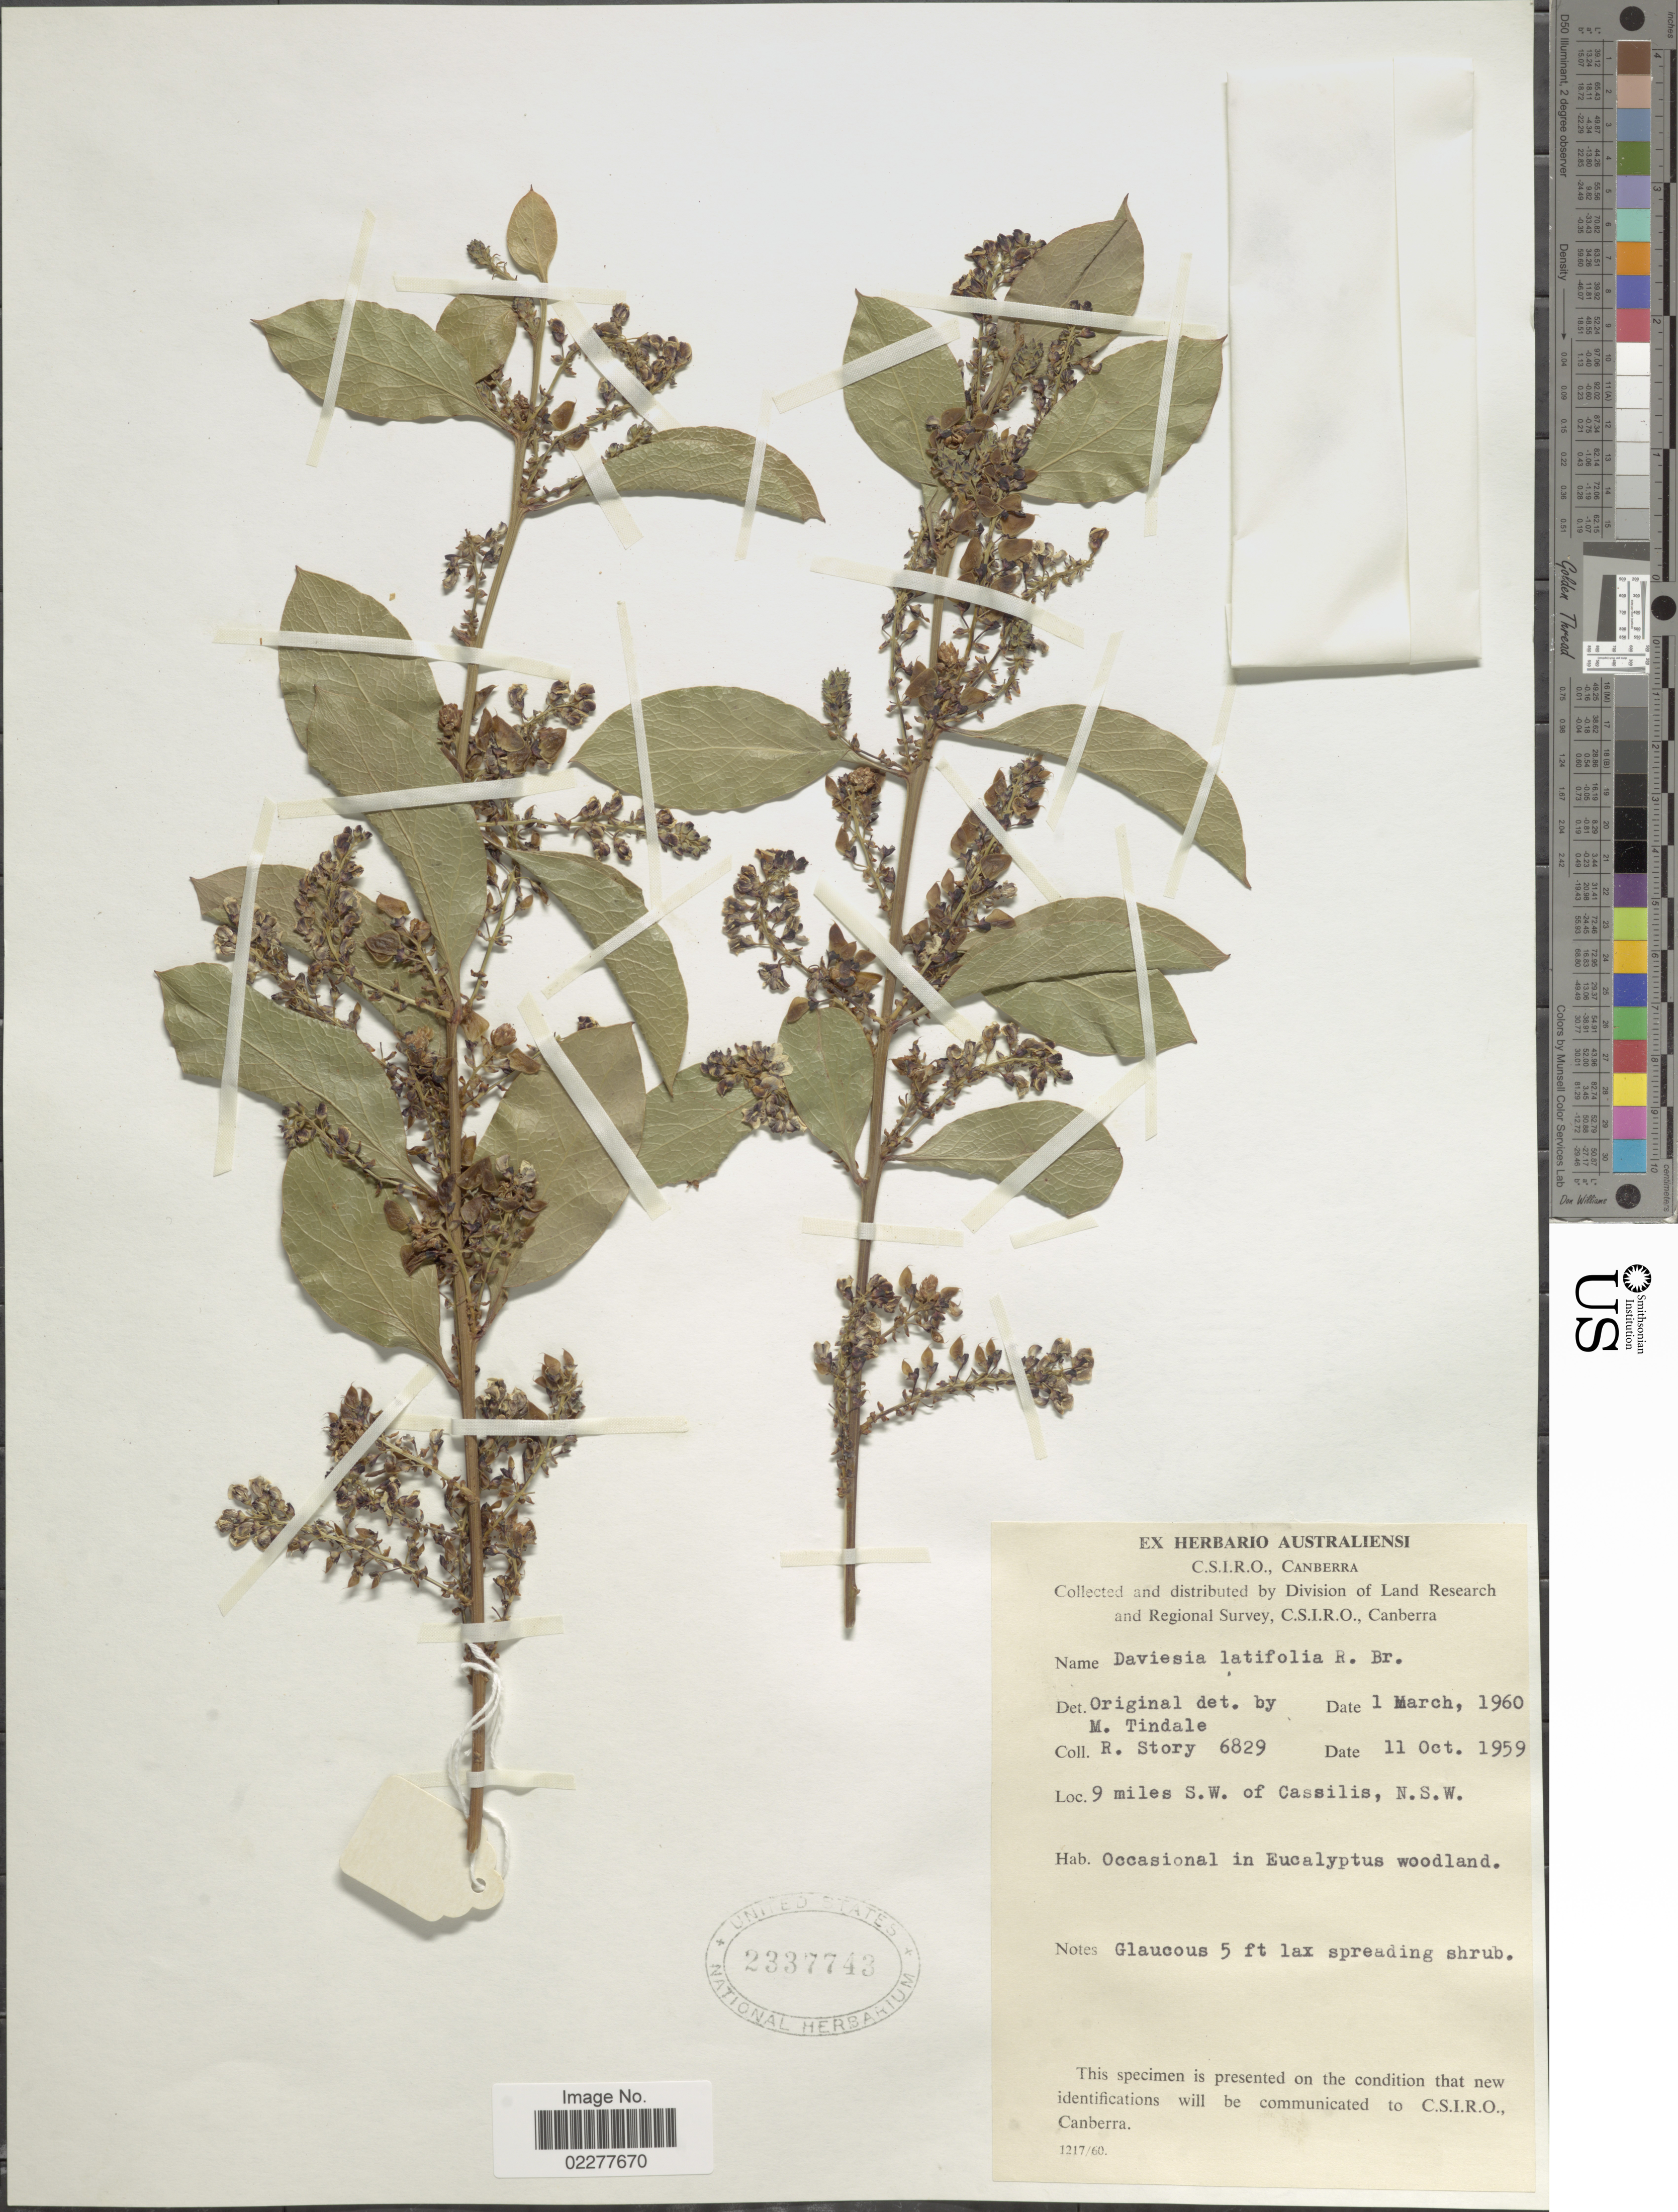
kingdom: Plantae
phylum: Tracheophyta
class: Magnoliopsida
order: Fabales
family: Fabaceae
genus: Daviesia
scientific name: Daviesia latifolia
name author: R. Br.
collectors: R. Story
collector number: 6829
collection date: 1959-10-11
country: Australia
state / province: New South Wales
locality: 9 miles S.W. of cassilis, N.S.W.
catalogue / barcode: US 2337743